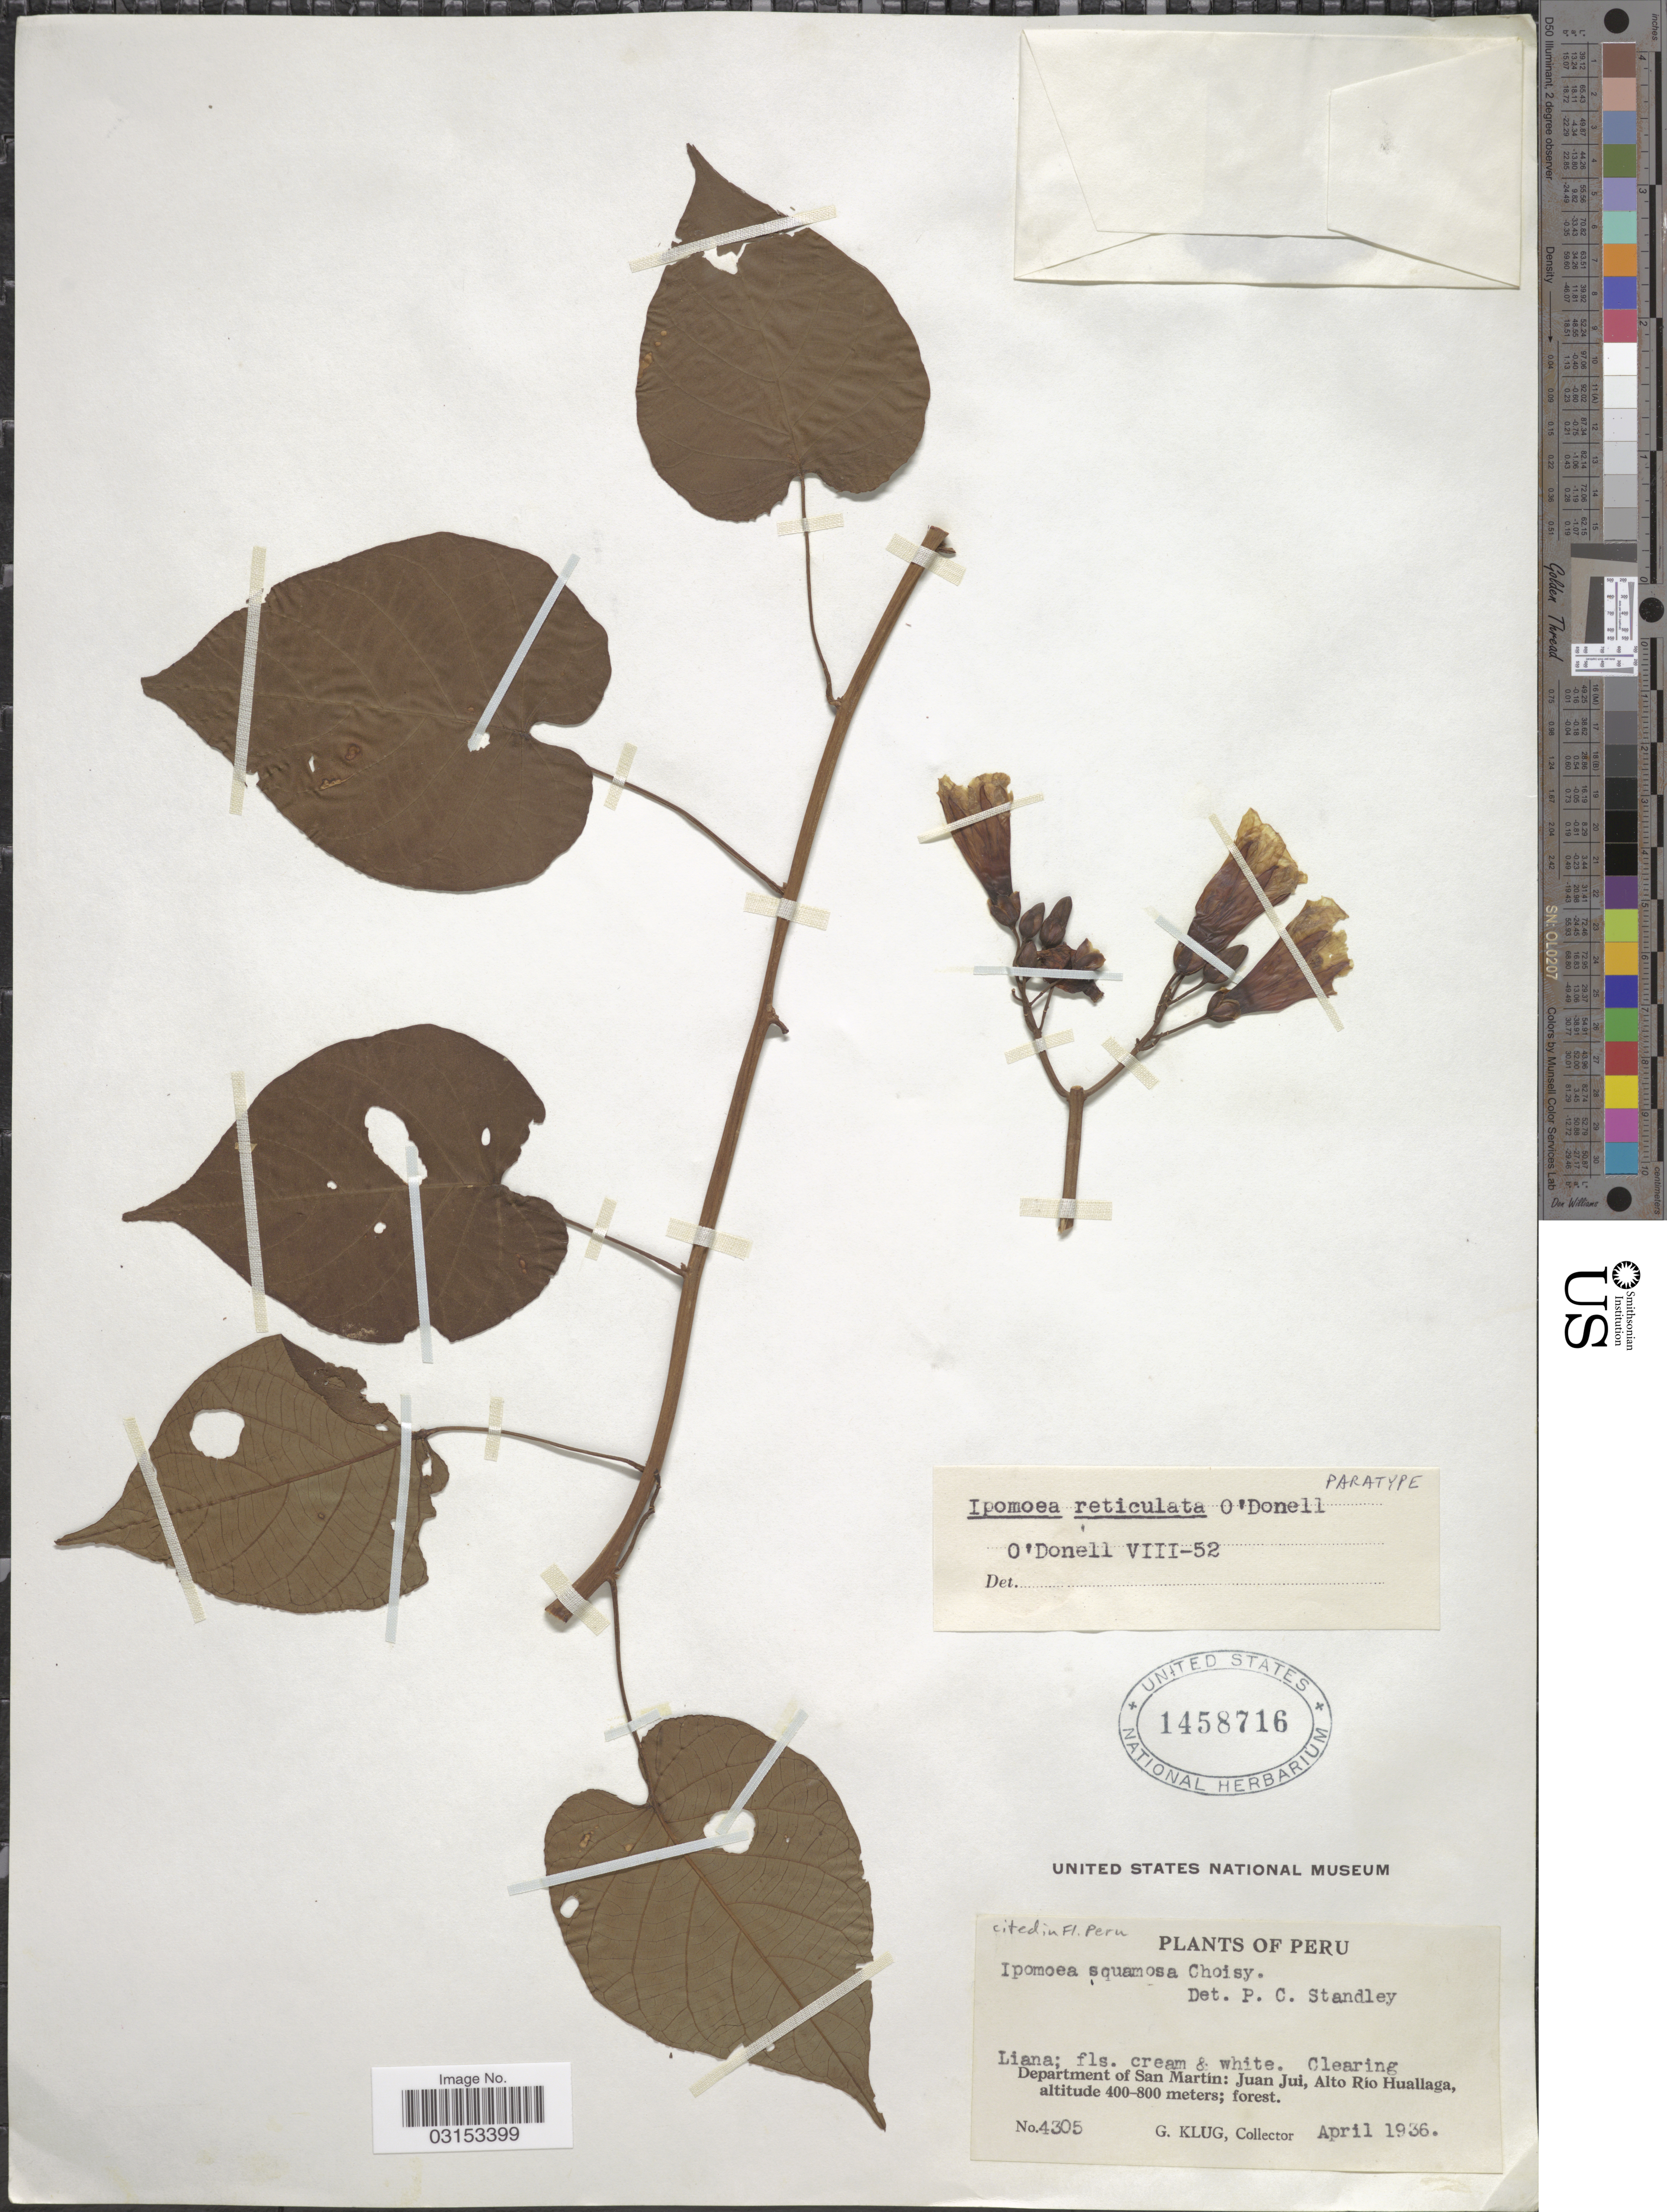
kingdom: Plantae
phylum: Tracheophyta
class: Magnoliopsida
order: Solanales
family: Convolvulaceae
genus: Ipomoea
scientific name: Ipomoea reticulata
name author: O'Donell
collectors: G. Klug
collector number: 4305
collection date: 1936-04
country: Peru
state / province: San Martín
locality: Department of San Martín: Juan Jui, Alto Río Huallaga.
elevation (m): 400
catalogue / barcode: US 1458716